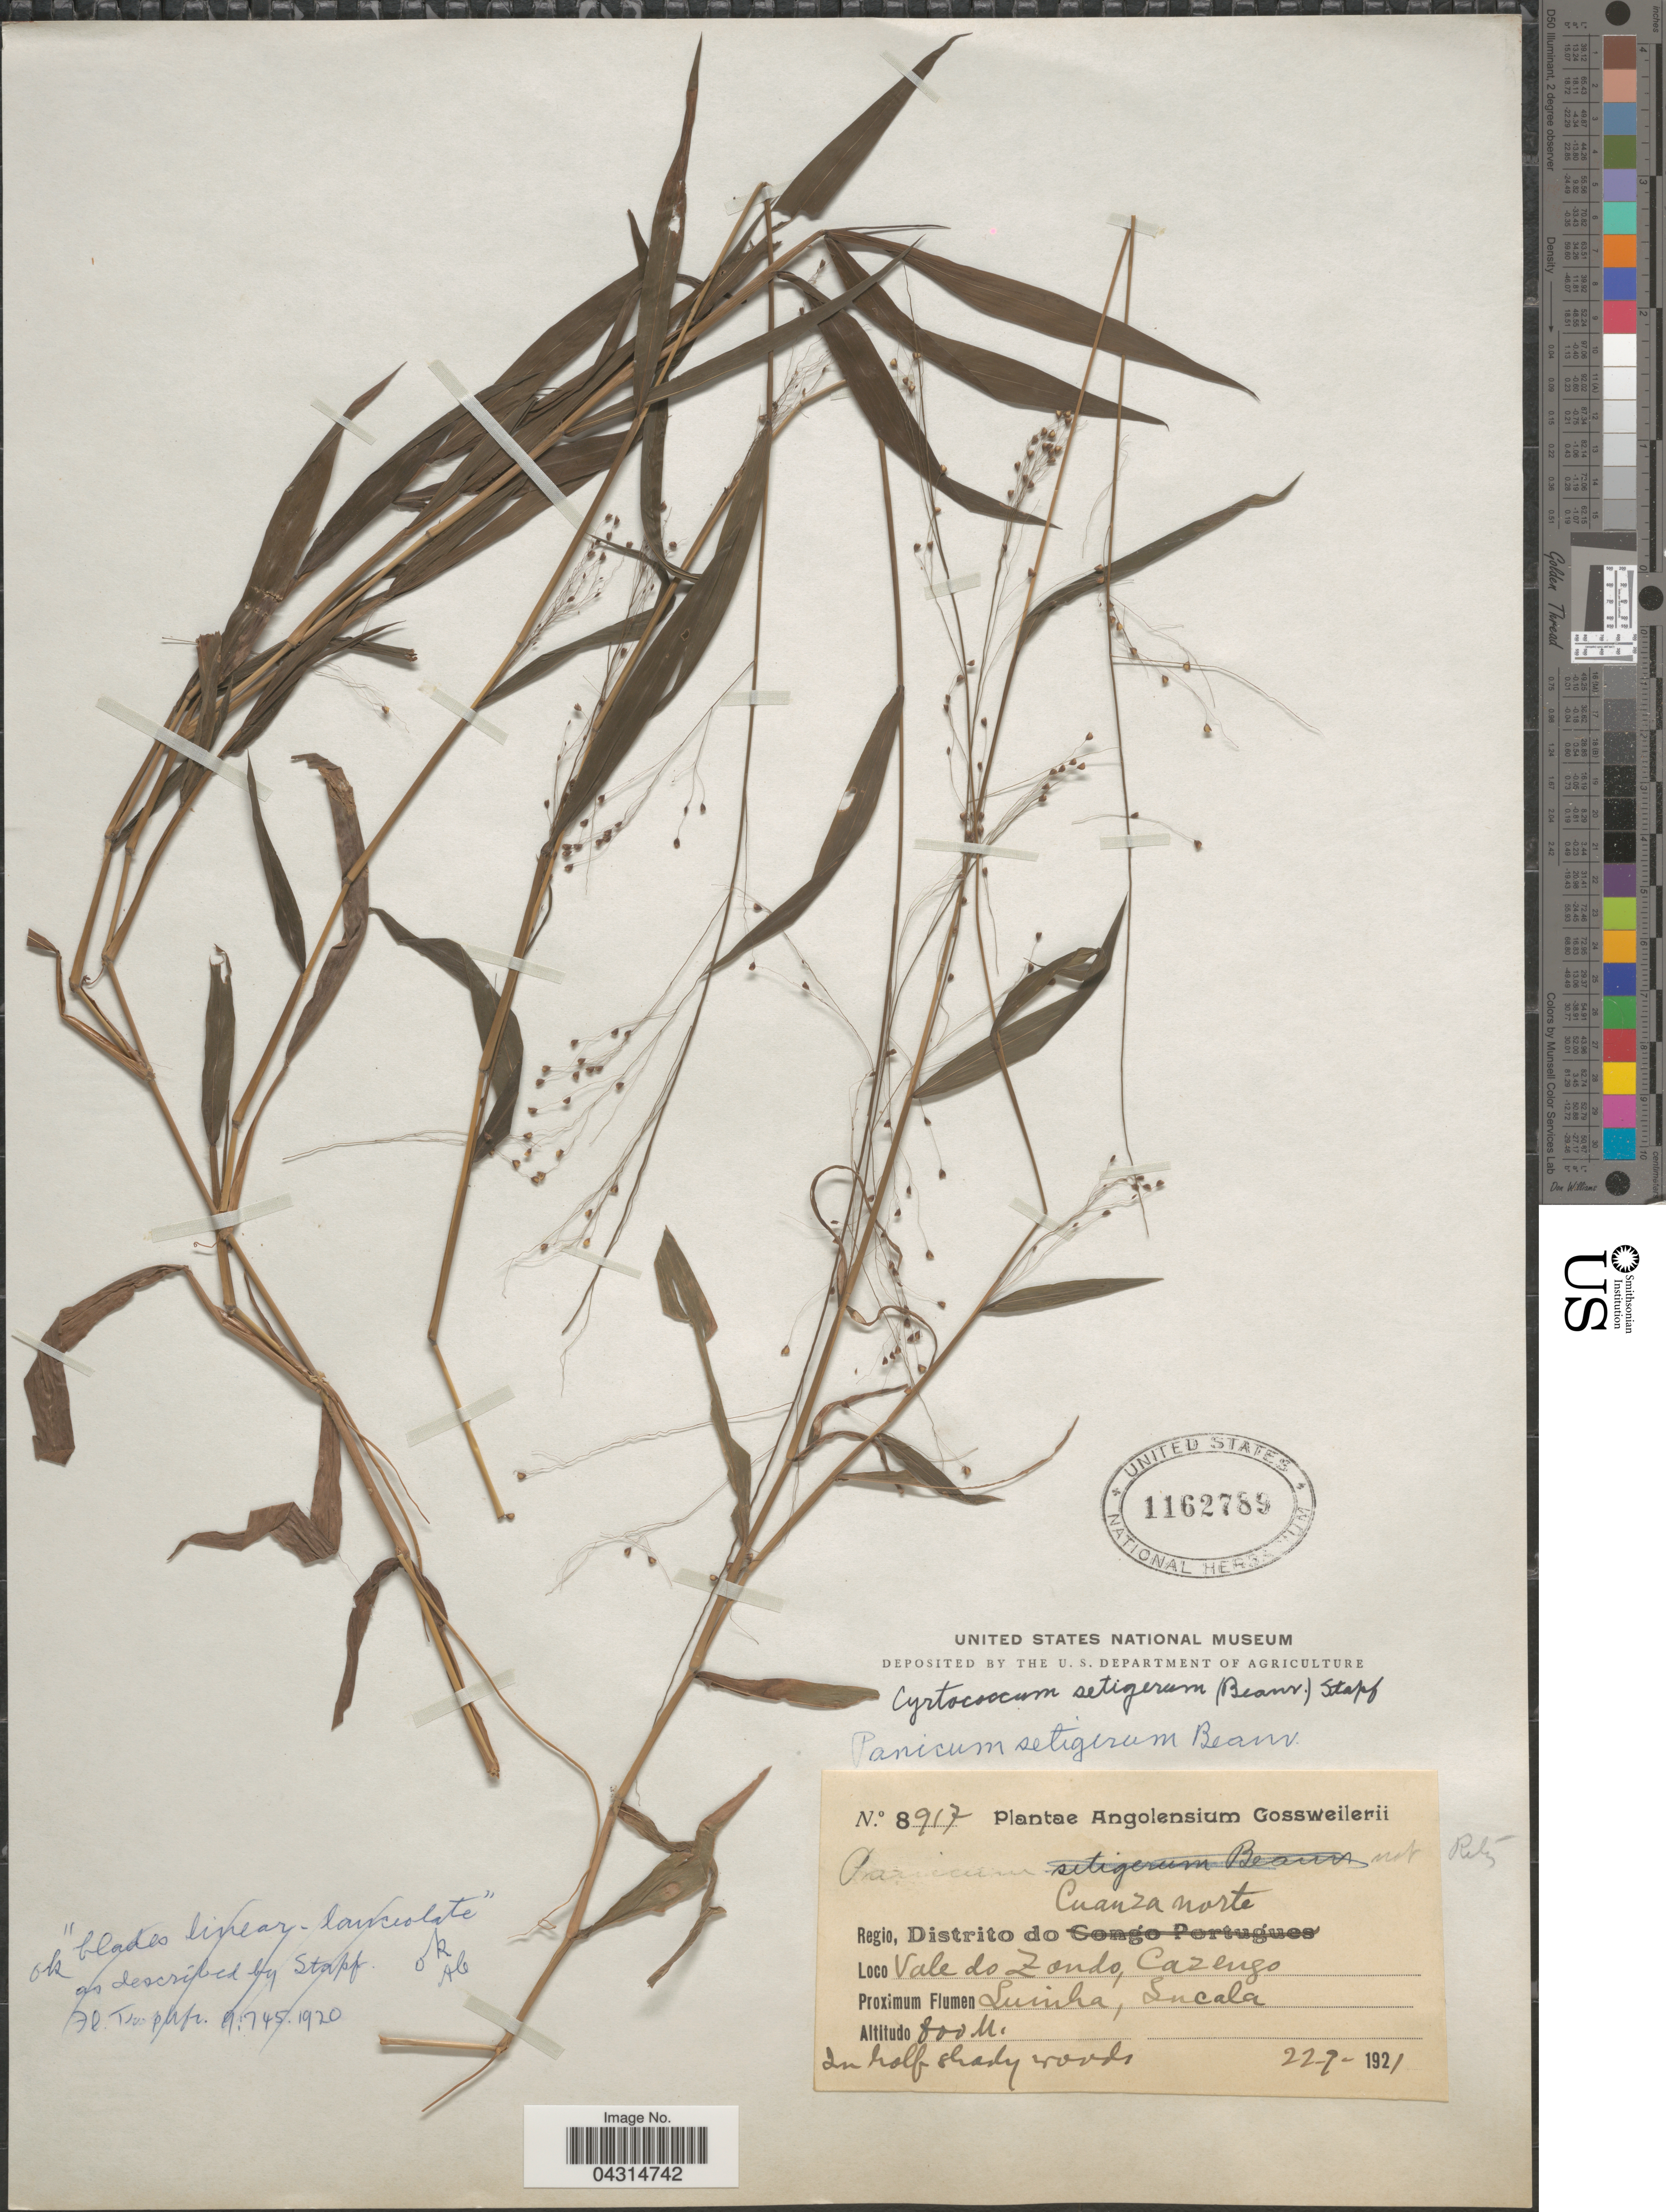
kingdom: Plantae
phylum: Tracheophyta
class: Liliopsida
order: Poales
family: Poaceae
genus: Cyrtococcum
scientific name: Cyrtococcum chaetophoron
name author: (Roem. & Schult.) Dandy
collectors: -. Gossweiler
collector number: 8917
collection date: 1921-07-22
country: Angola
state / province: Cuanza Norte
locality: Regio, Distrito do Cuanza Norte. Vale do Zondo, Cazengo. Proximum Flumen Luinha, Sucala.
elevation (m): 800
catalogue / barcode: US 1162789